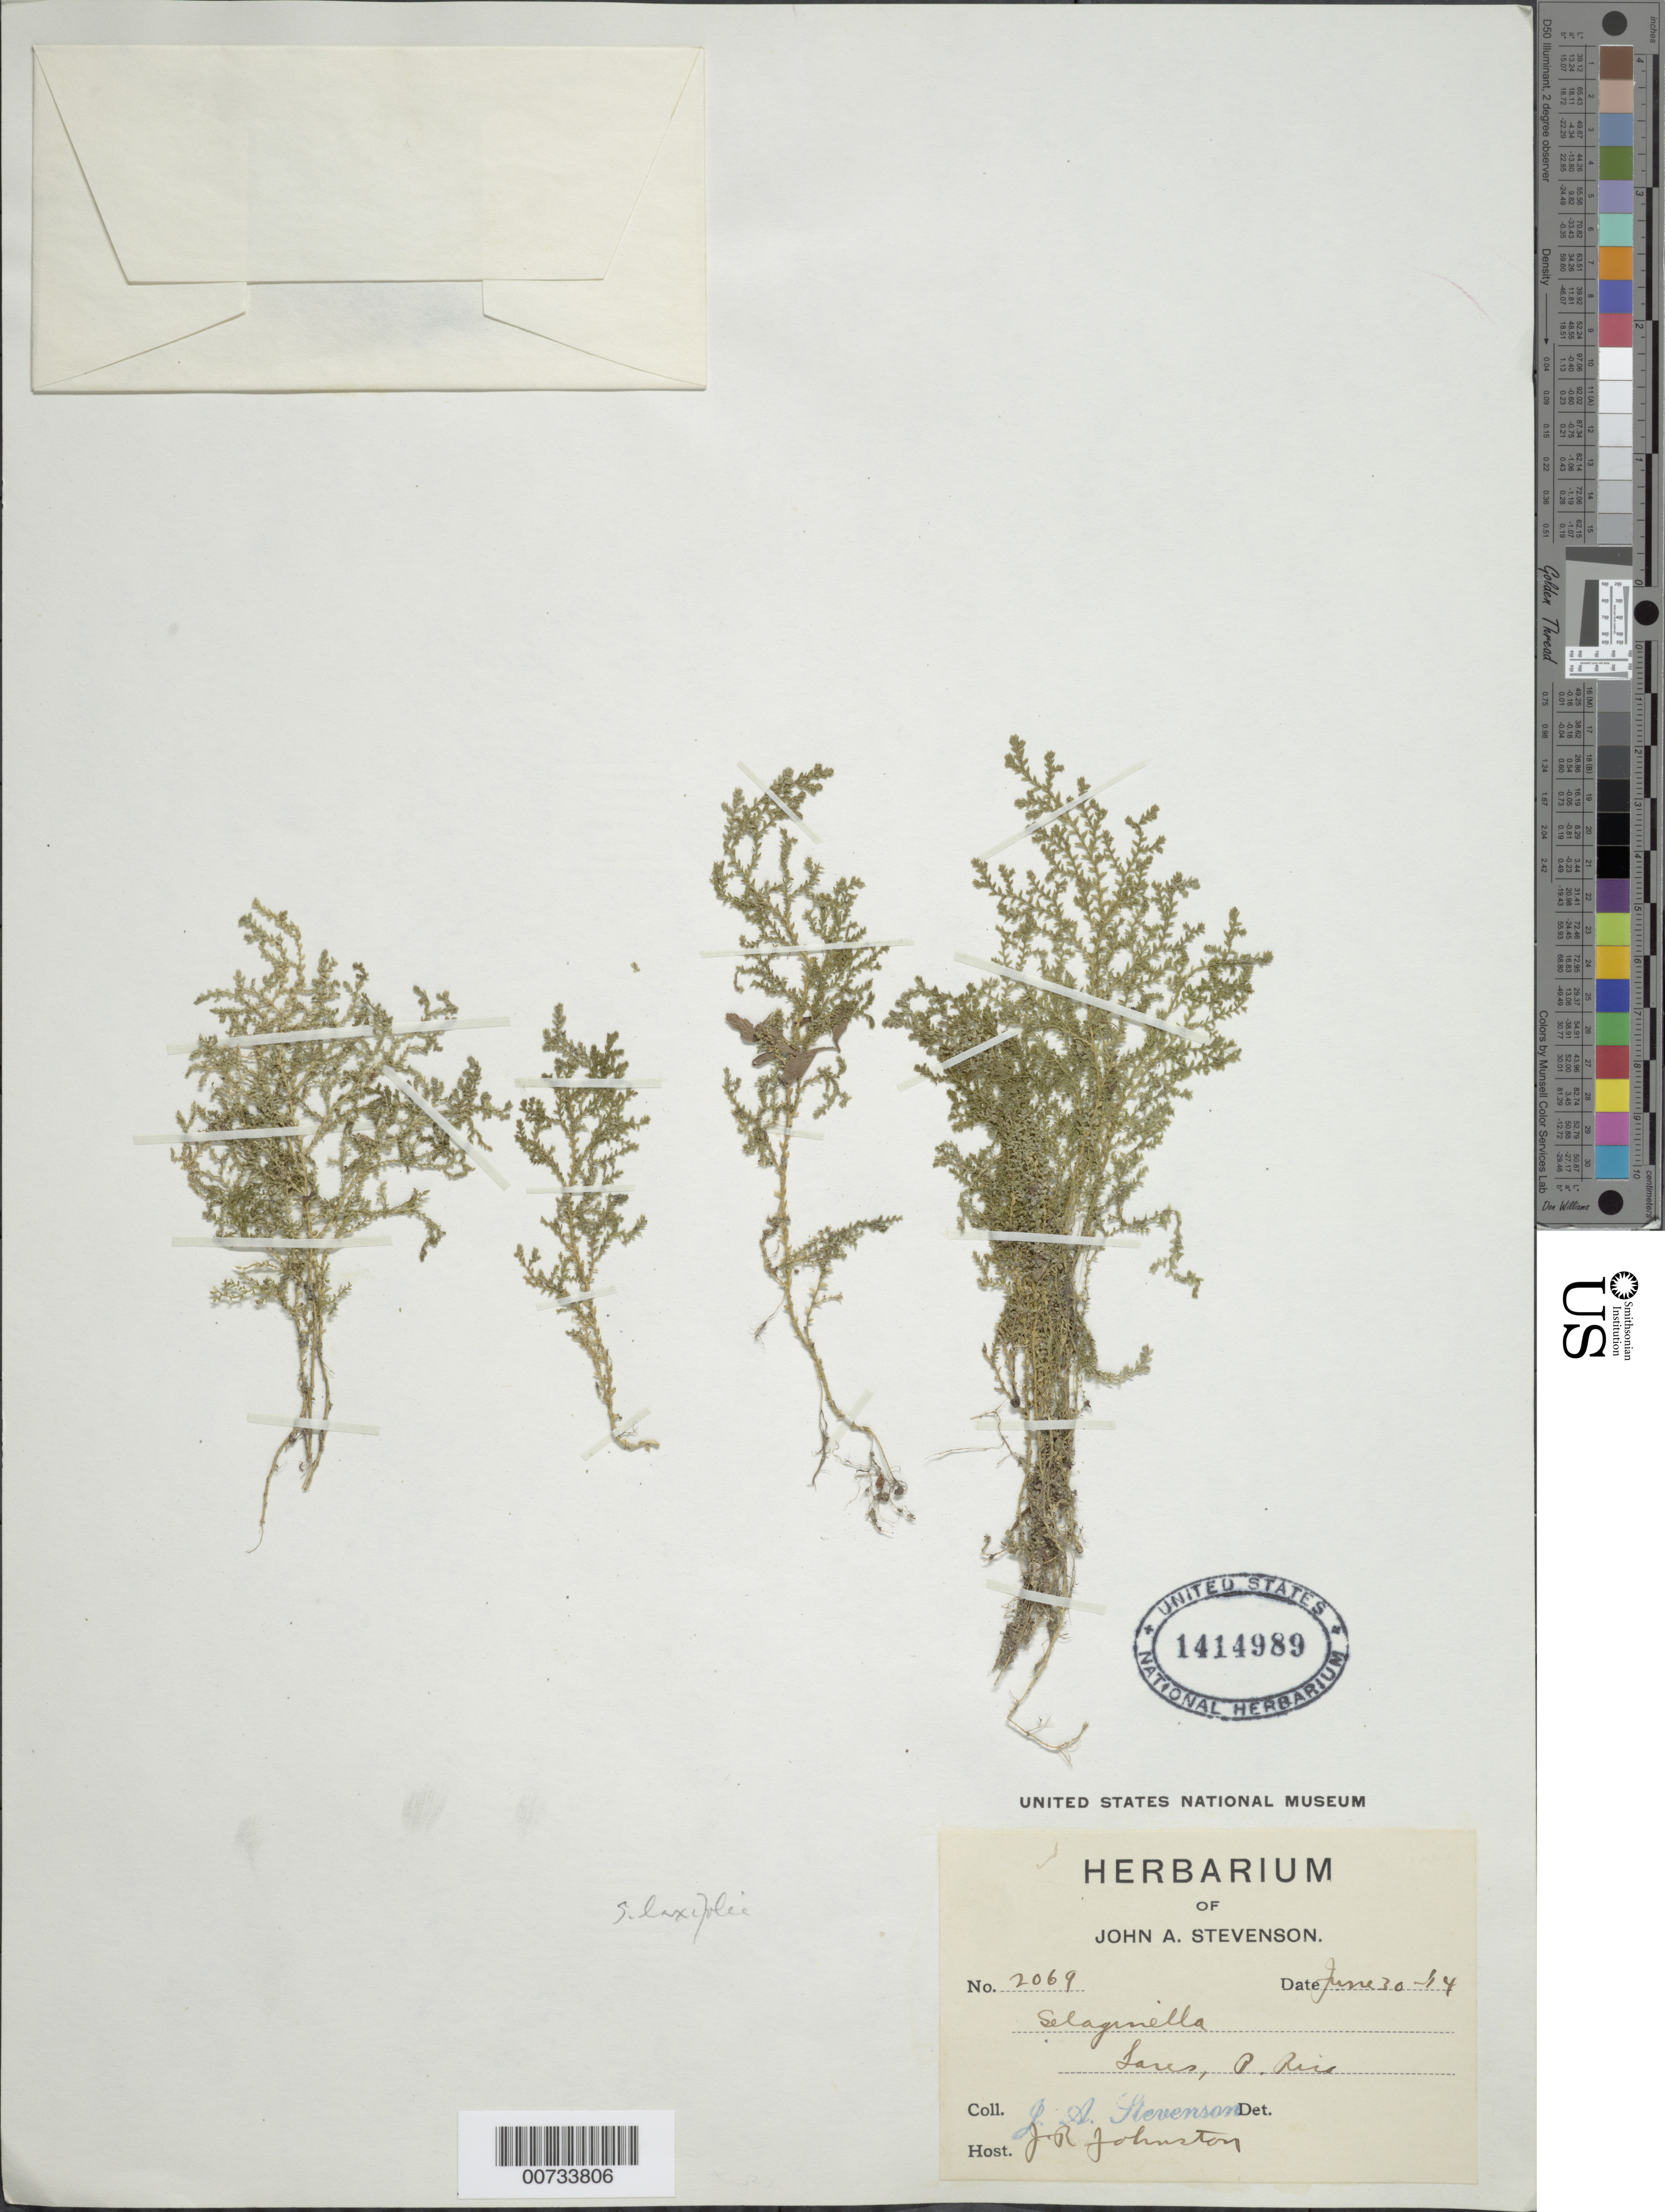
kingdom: Plantae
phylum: Tracheophyta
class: Lycopodiopsida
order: Selaginellales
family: Selaginellaceae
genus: Selaginella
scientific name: Selaginella laxifolia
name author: Baker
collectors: J. Stevenson & J. Johnston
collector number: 2069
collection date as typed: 30 Jun 1914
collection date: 1914-06-30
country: Puerto Rico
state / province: Lares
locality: Lares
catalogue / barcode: US 1414989